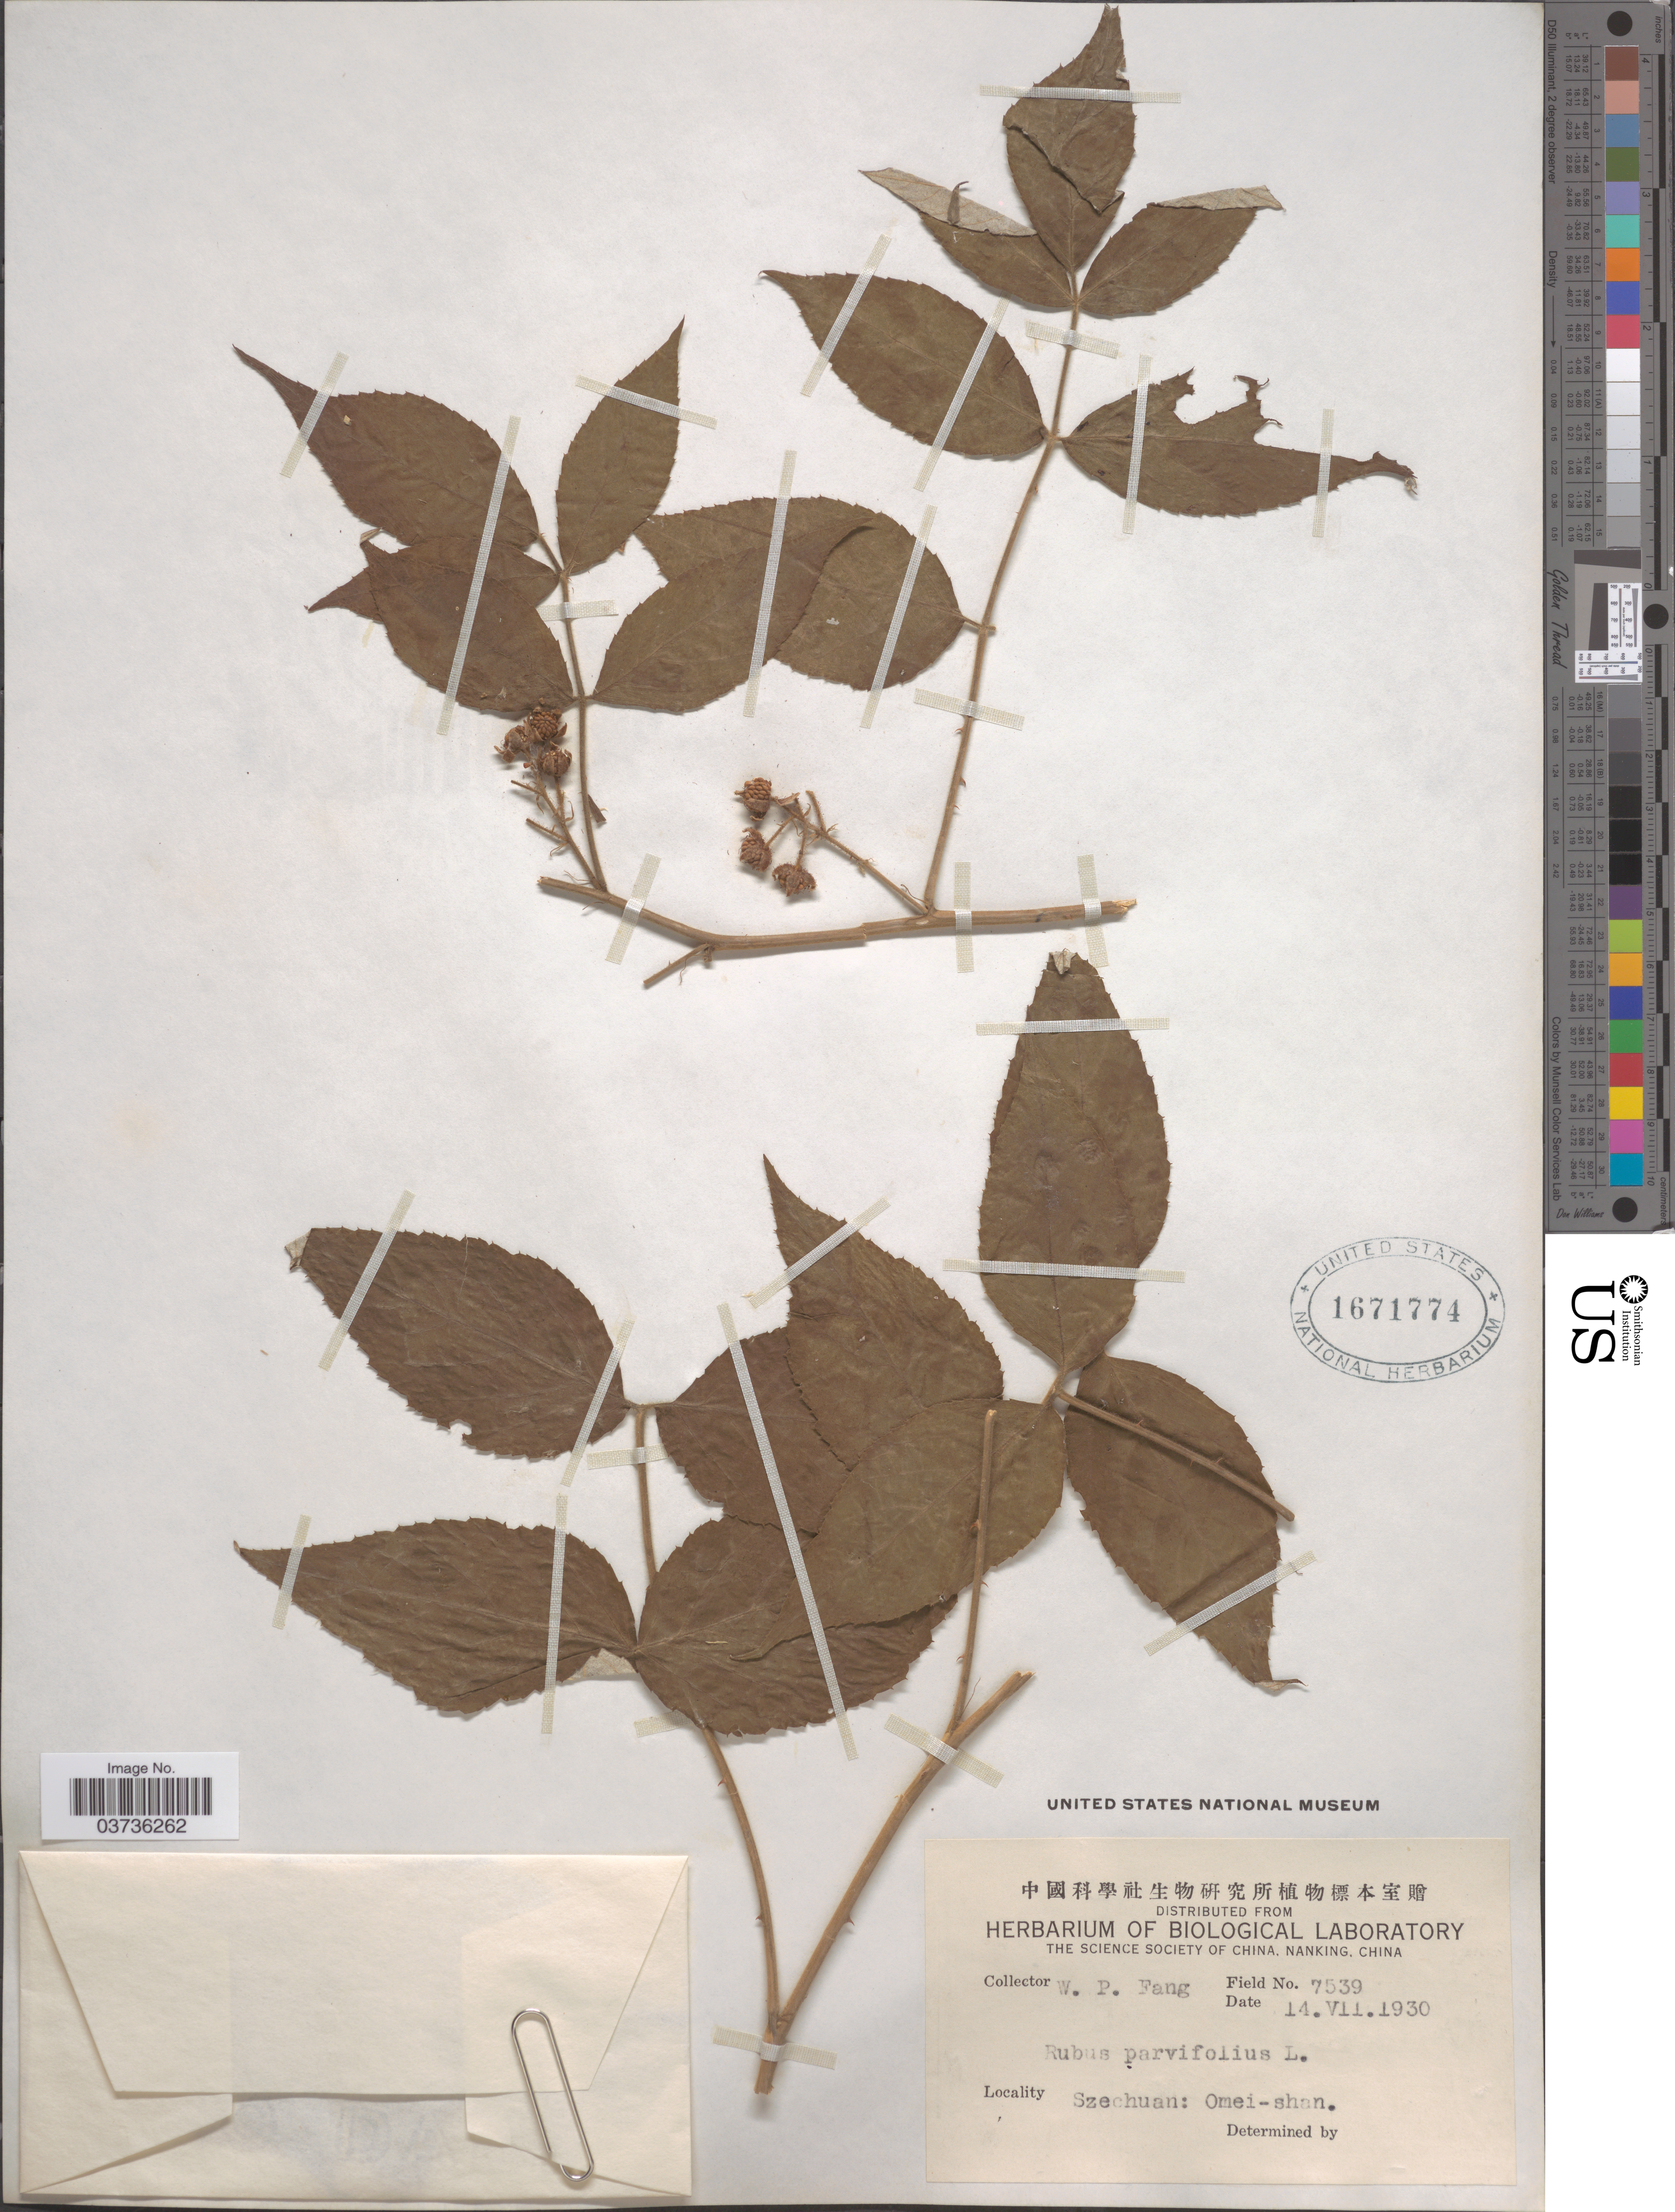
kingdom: Plantae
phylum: Tracheophyta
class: Magnoliopsida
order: Rosales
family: Rosaceae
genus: Rubus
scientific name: Rubus parvifolius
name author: L.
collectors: W. P. Fang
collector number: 7539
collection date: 1930-07-14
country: China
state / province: Sichuan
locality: Szechuan: Omei-shan.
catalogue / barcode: US 1671774